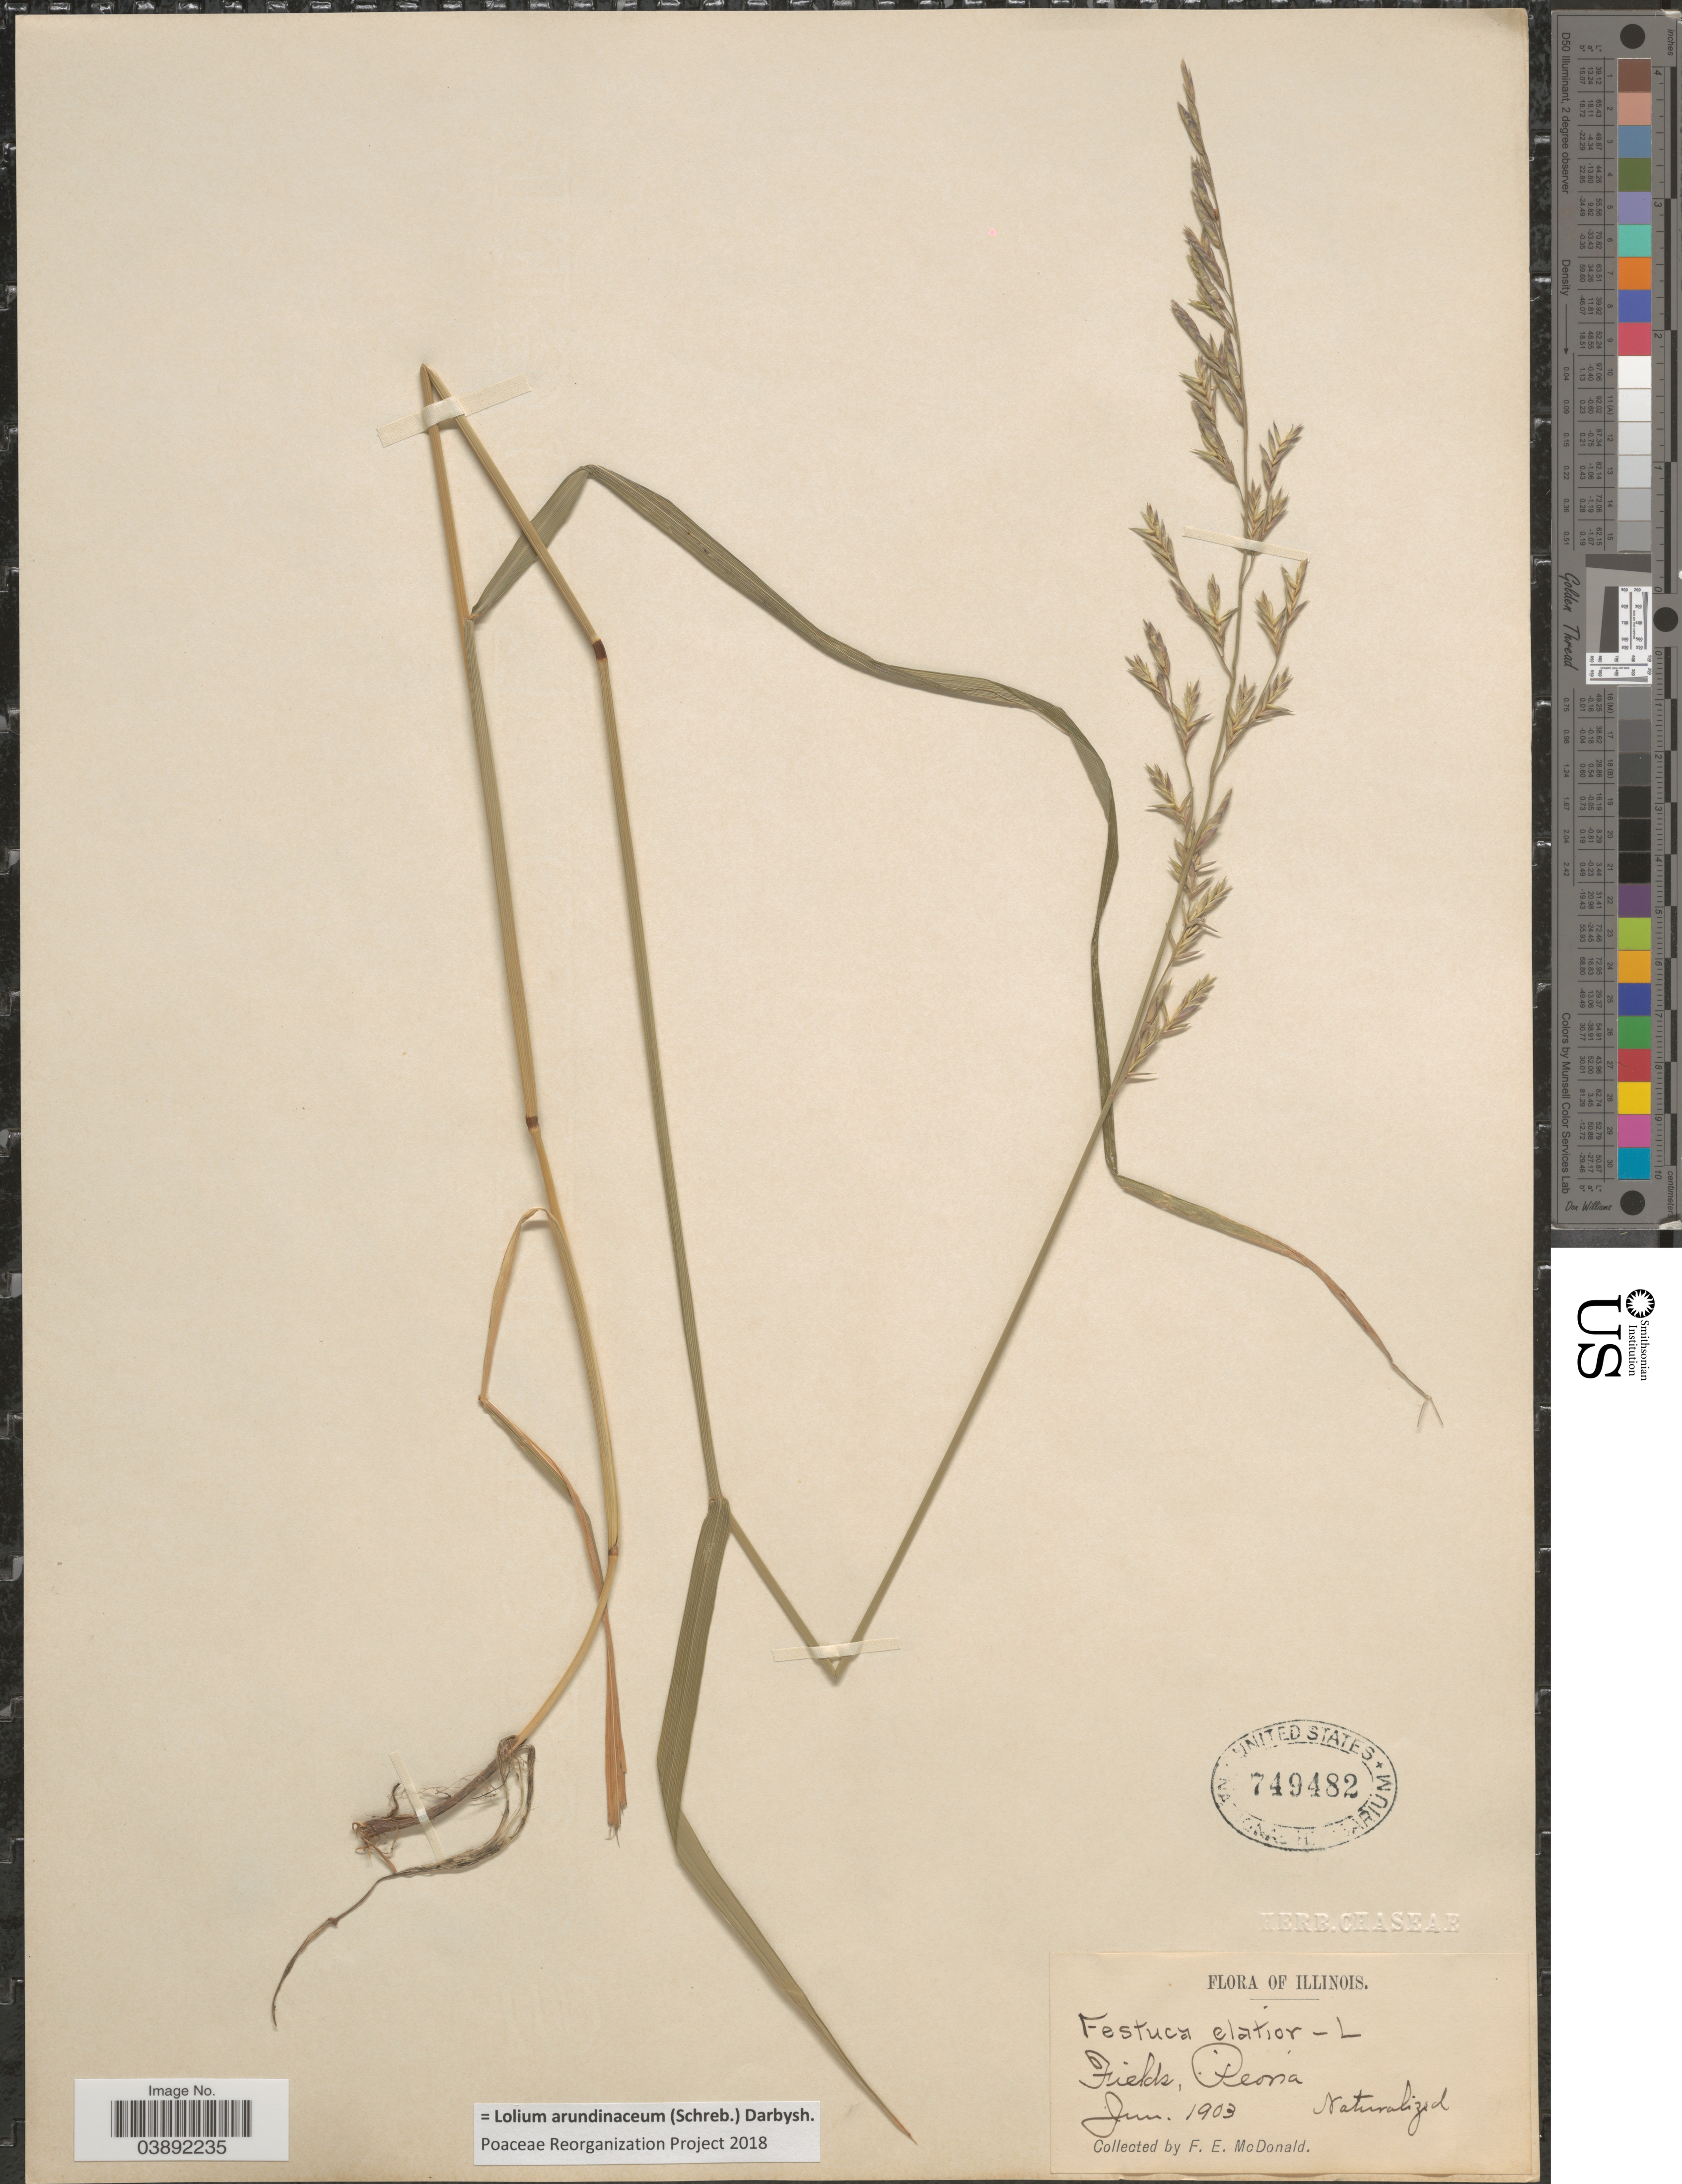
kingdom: Plantae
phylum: Tracheophyta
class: Liliopsida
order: Poales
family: Poaceae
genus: Lolium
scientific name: Lolium arundinaceum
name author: (Schreb.) Darbysh.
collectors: F. E. McDonald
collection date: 1903-06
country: United States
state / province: Illinois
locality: Fields. Peoria. Naturalized.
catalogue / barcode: US 749482